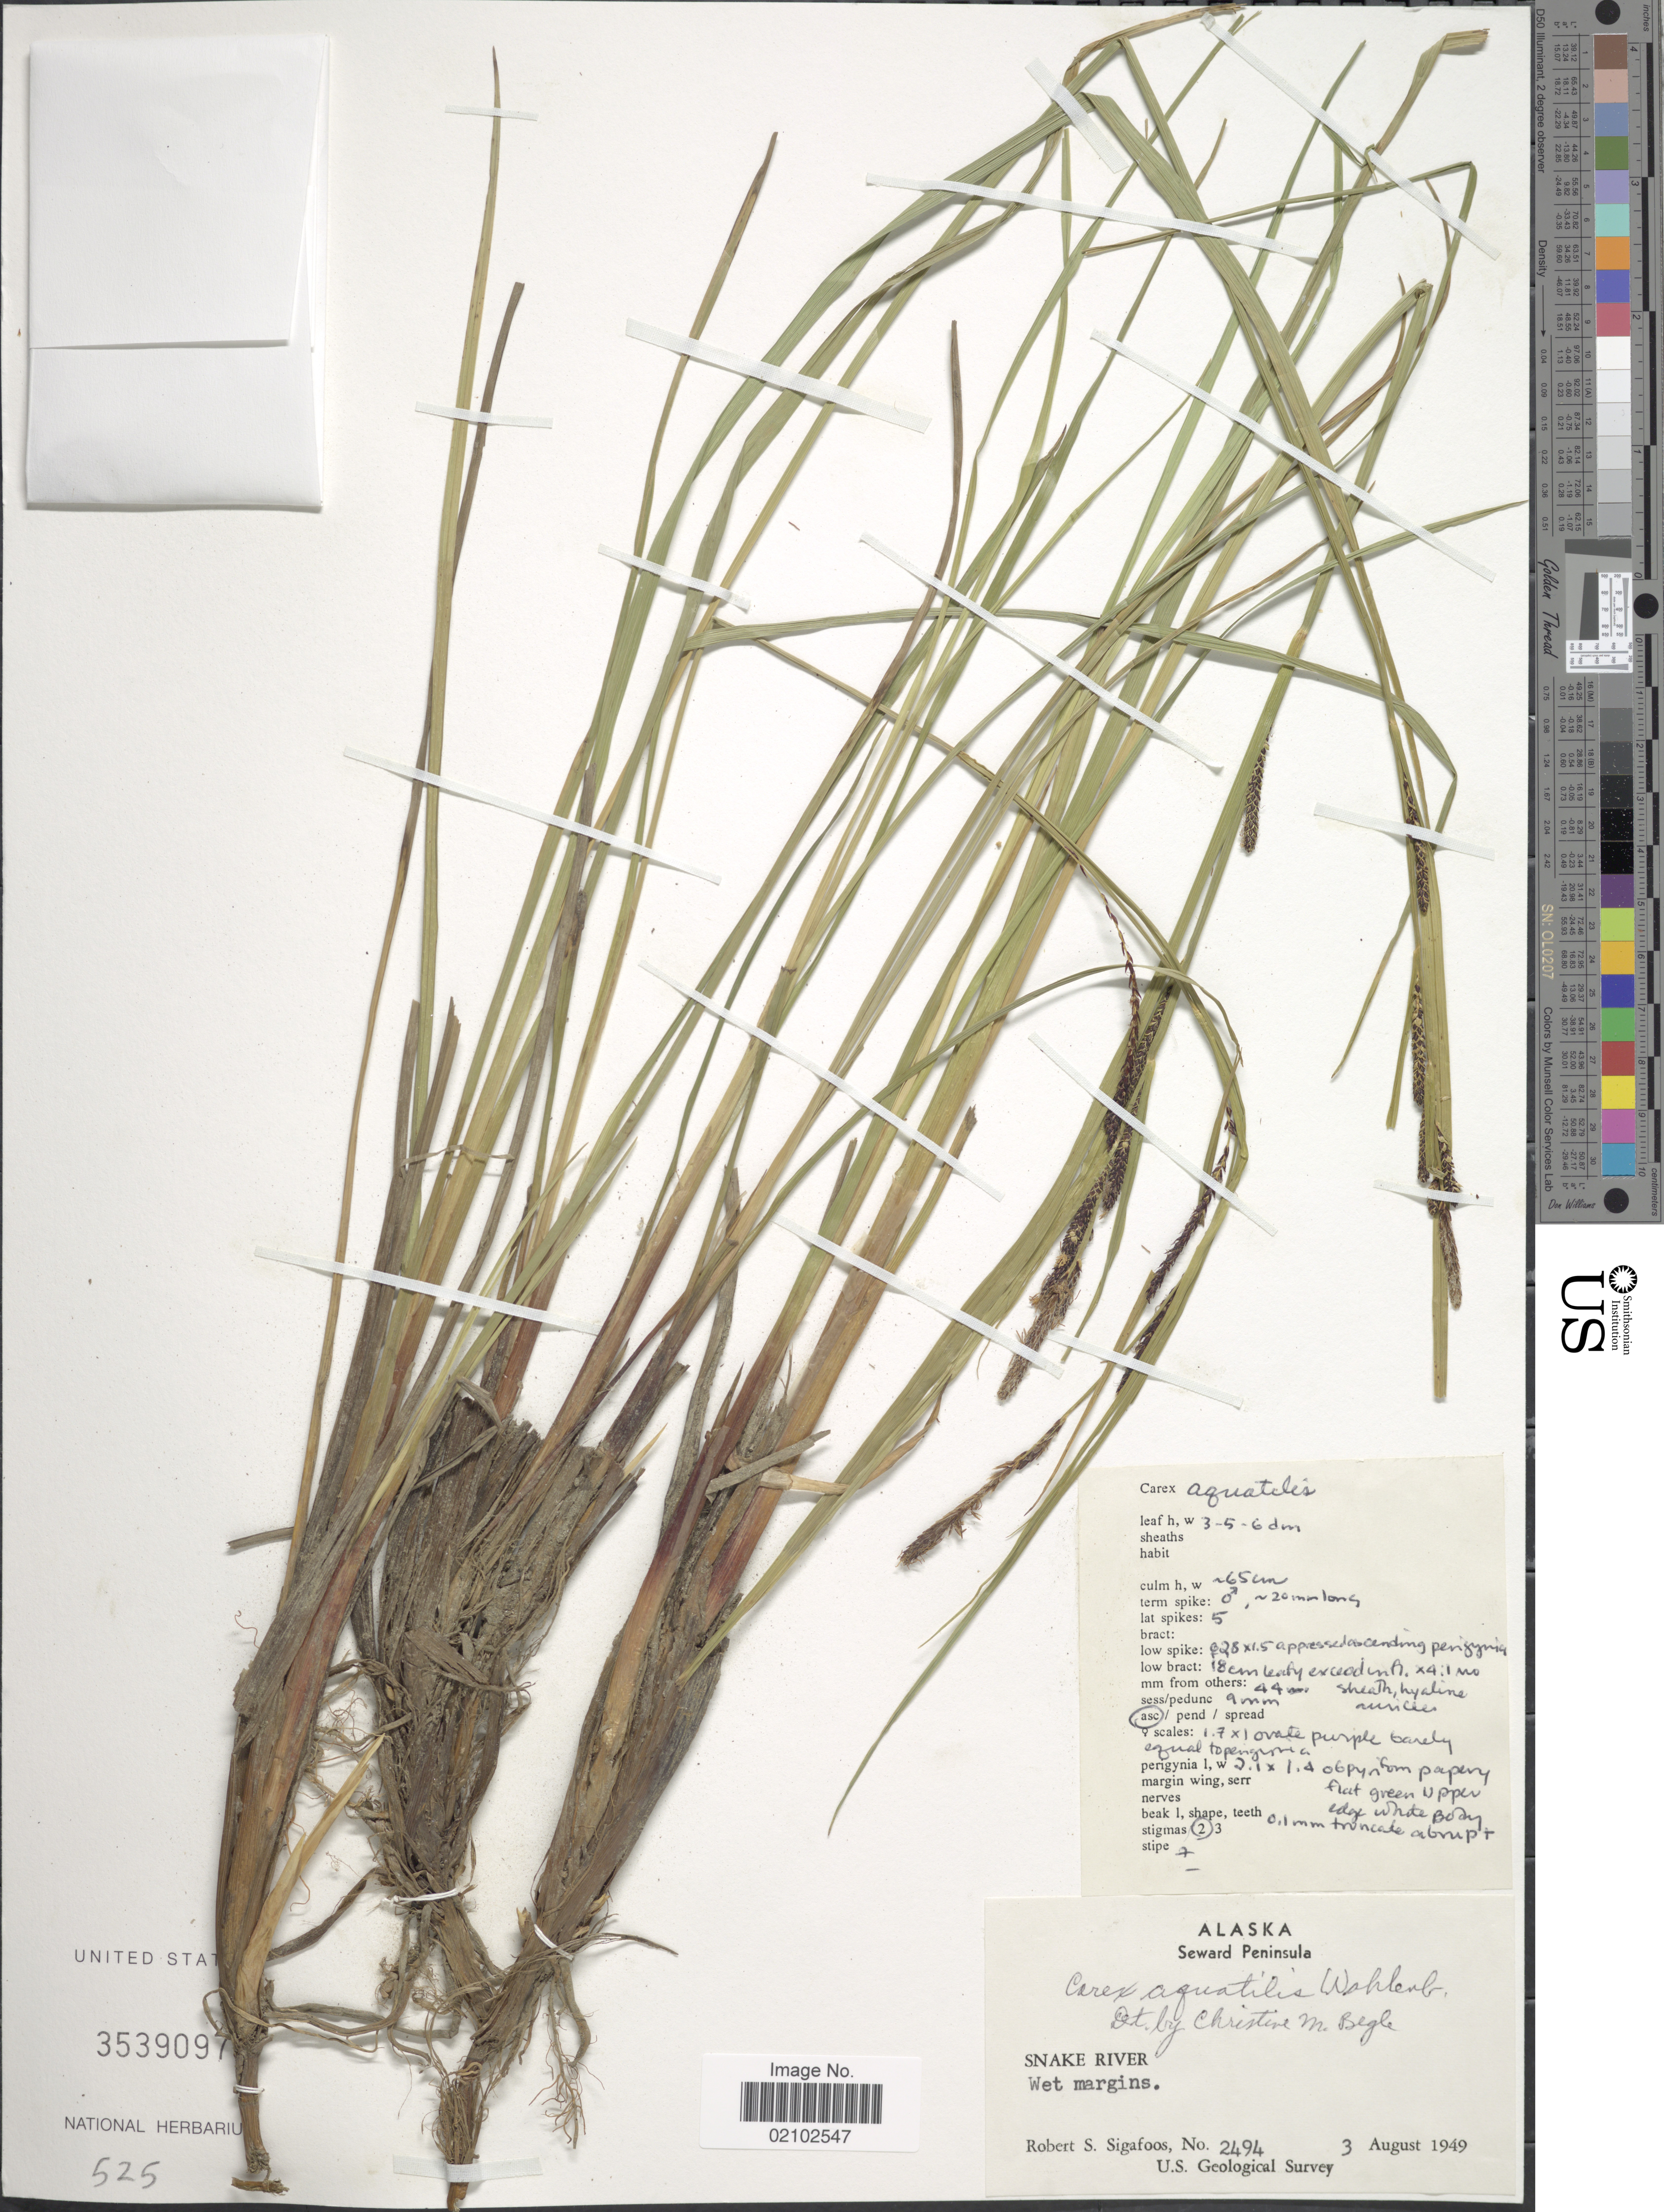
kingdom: Plantae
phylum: Tracheophyta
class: Liliopsida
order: Poales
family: Cyperaceae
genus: Carex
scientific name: Carex aquatilis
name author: Wahlenb.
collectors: R. Sigafoos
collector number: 2494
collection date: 1949-08-03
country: United States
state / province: Alaska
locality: Seward Peninsula, Snake River, Wet margins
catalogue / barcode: US 3539097